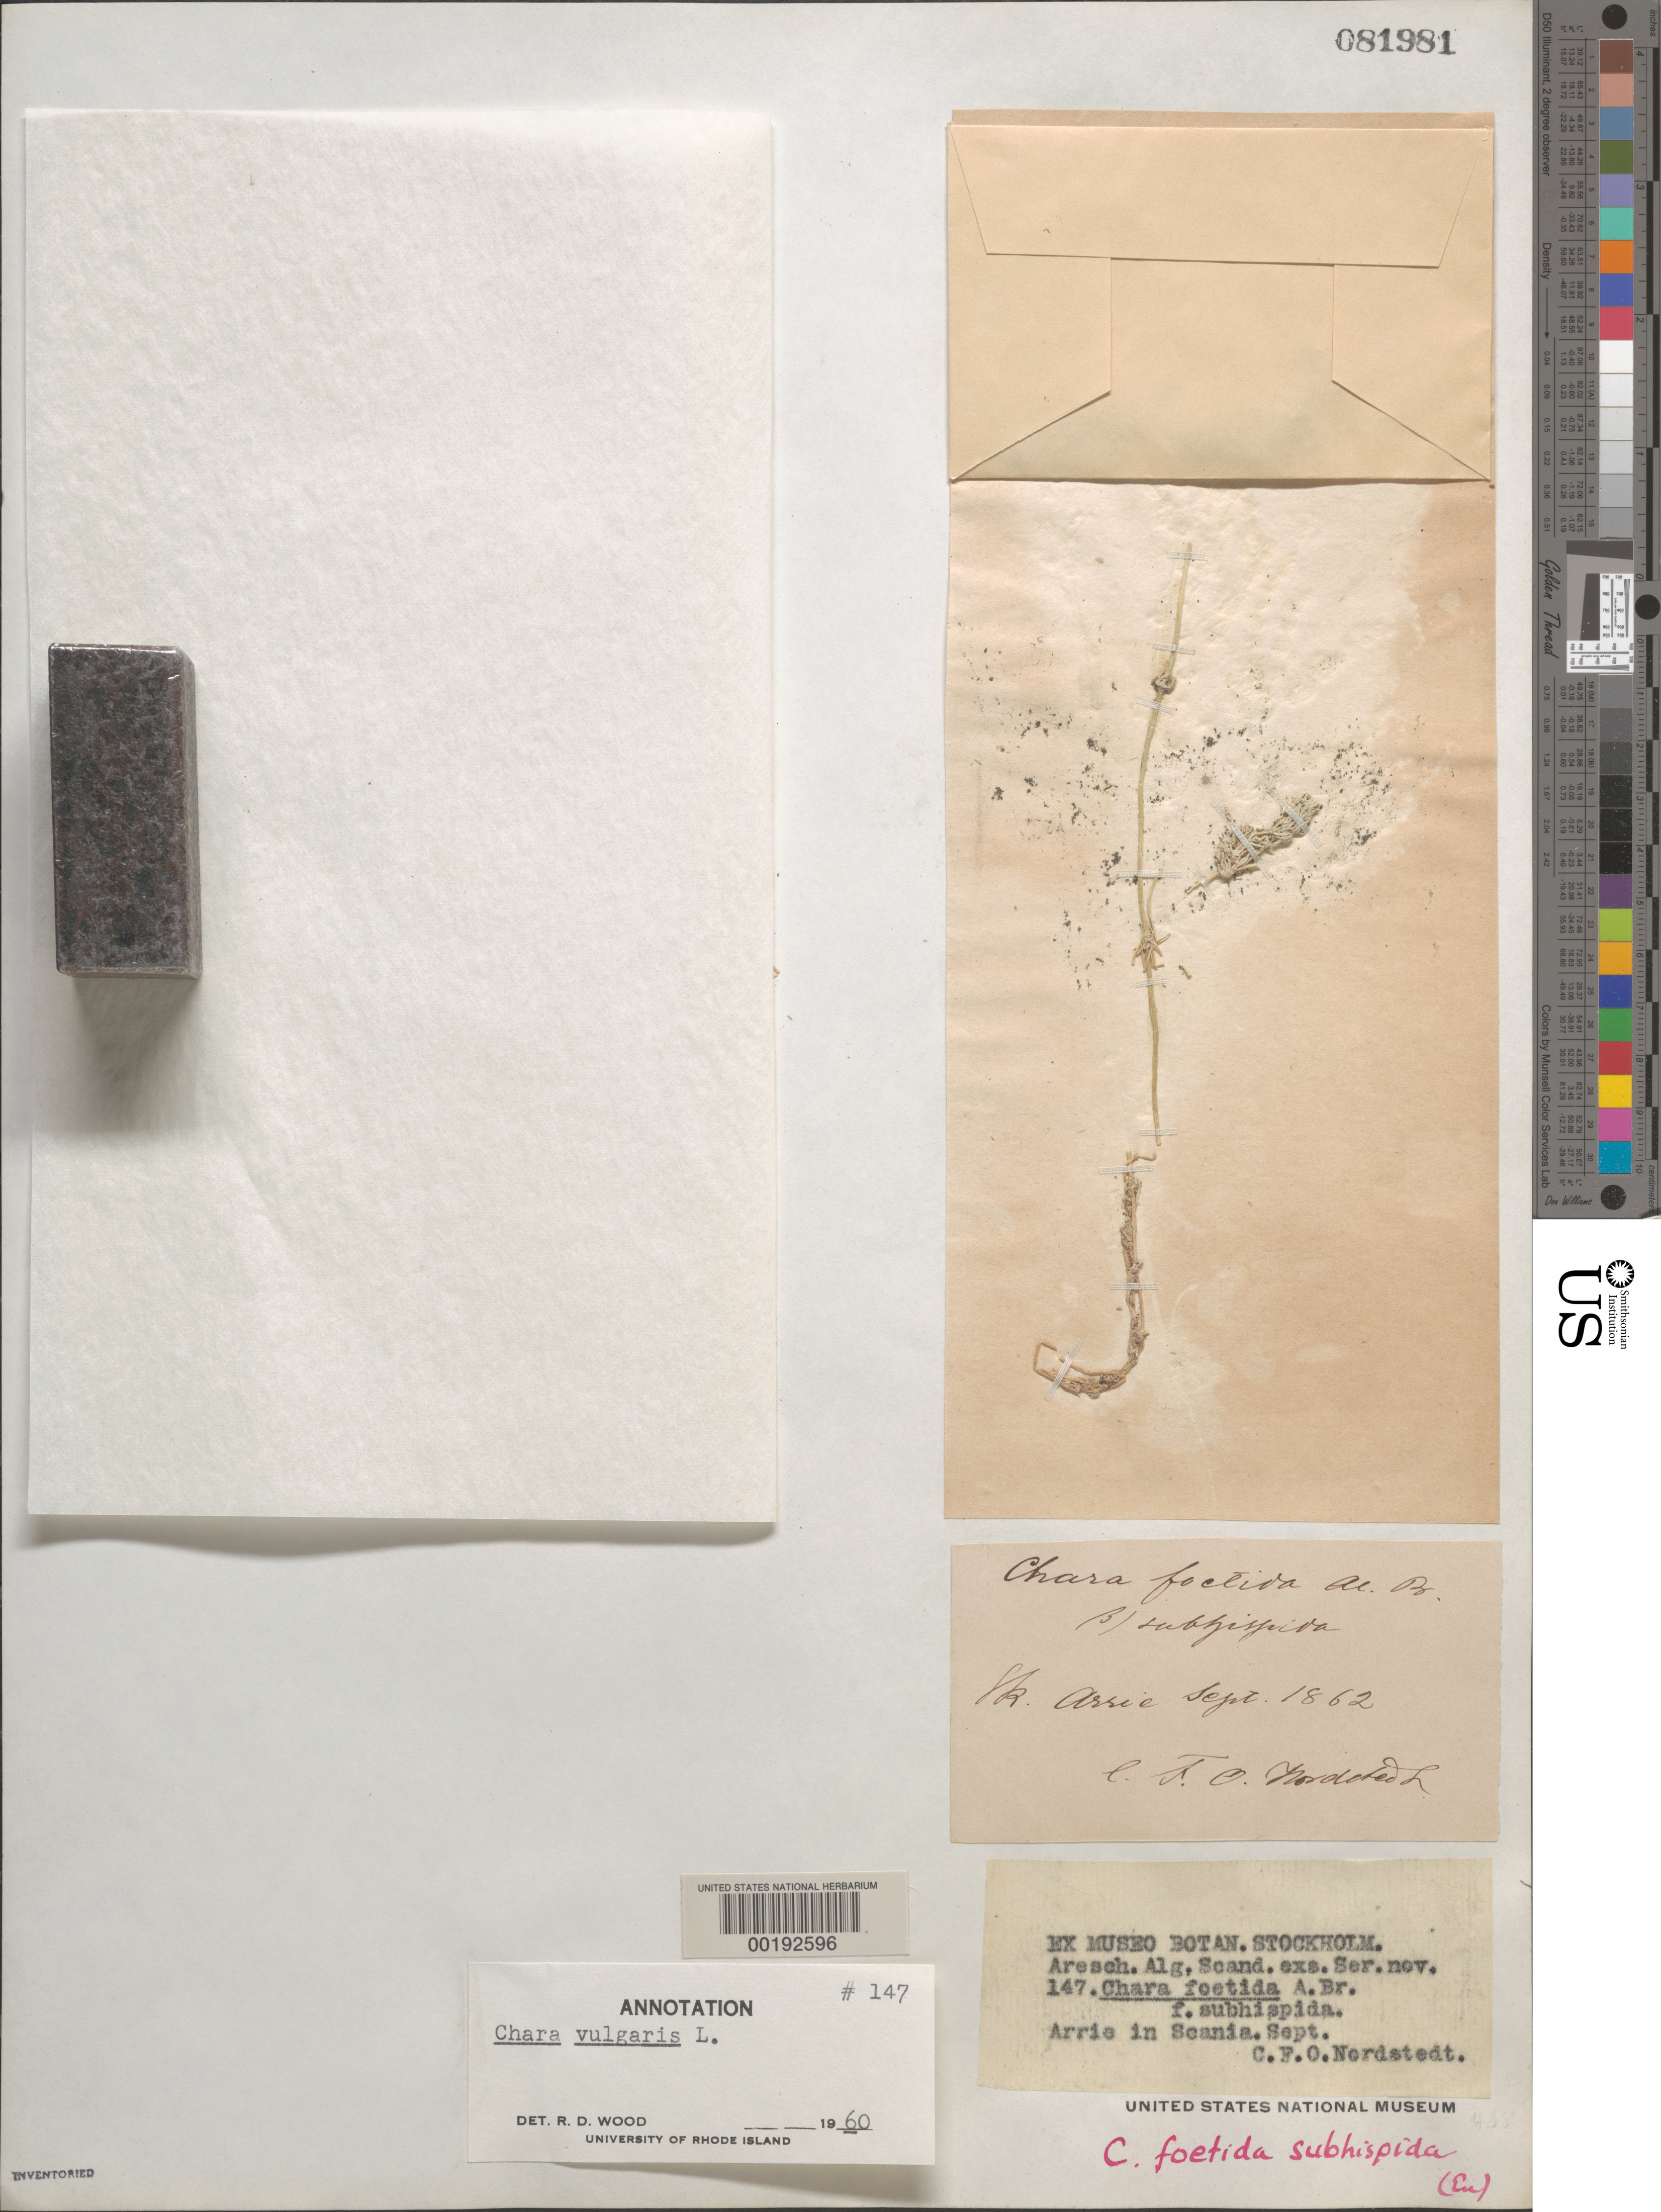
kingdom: Plantae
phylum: Charophyta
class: Charophyceae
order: Charales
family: Characeae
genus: Chara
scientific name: Chara vulgaris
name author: L.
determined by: Wood, R. D.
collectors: C. F. O. Nordstedt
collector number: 147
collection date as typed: Sep 1862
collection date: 1862-09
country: Sweden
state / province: Skåne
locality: Arrie, skane (scania)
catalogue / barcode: US 81981